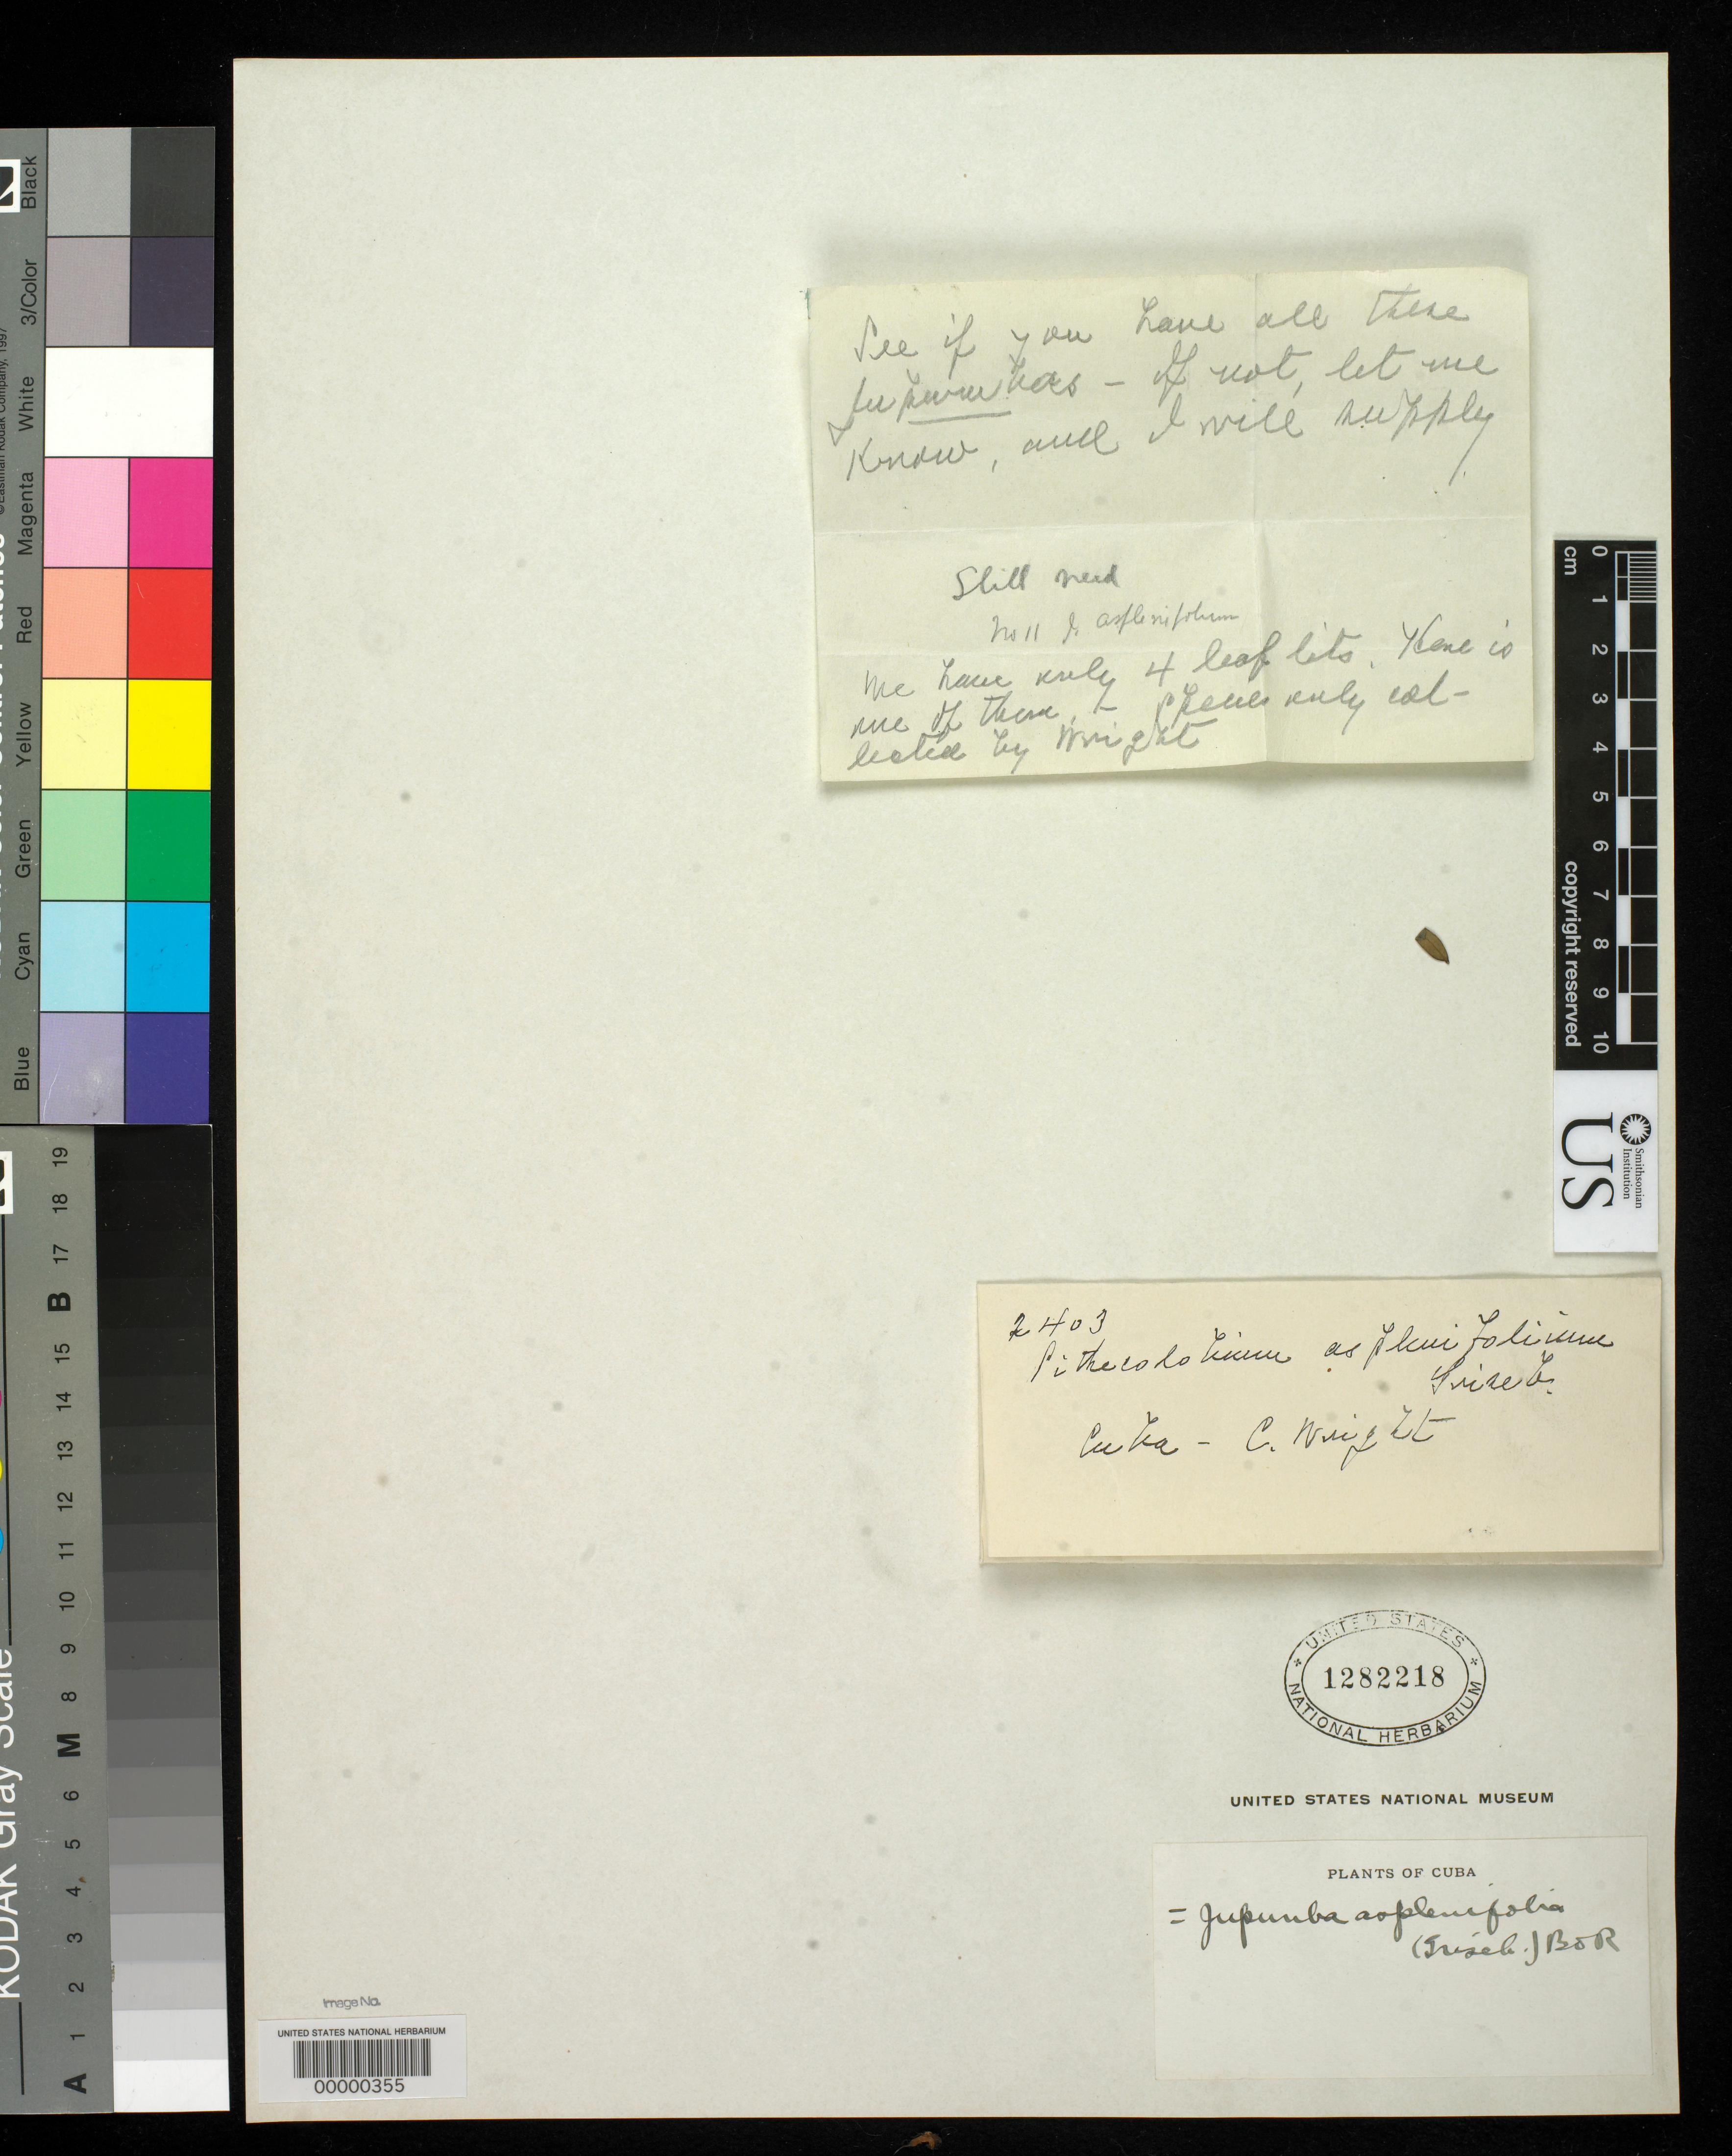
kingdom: Plantae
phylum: Tracheophyta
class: Magnoliopsida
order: Fabales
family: Fabaceae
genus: Pithecellobium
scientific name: Pithecellobium asplenifolium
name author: Griseb.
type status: Type Fragment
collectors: C. Wright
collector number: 2403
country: Cuba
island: Greater Antilles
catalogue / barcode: US 1282218